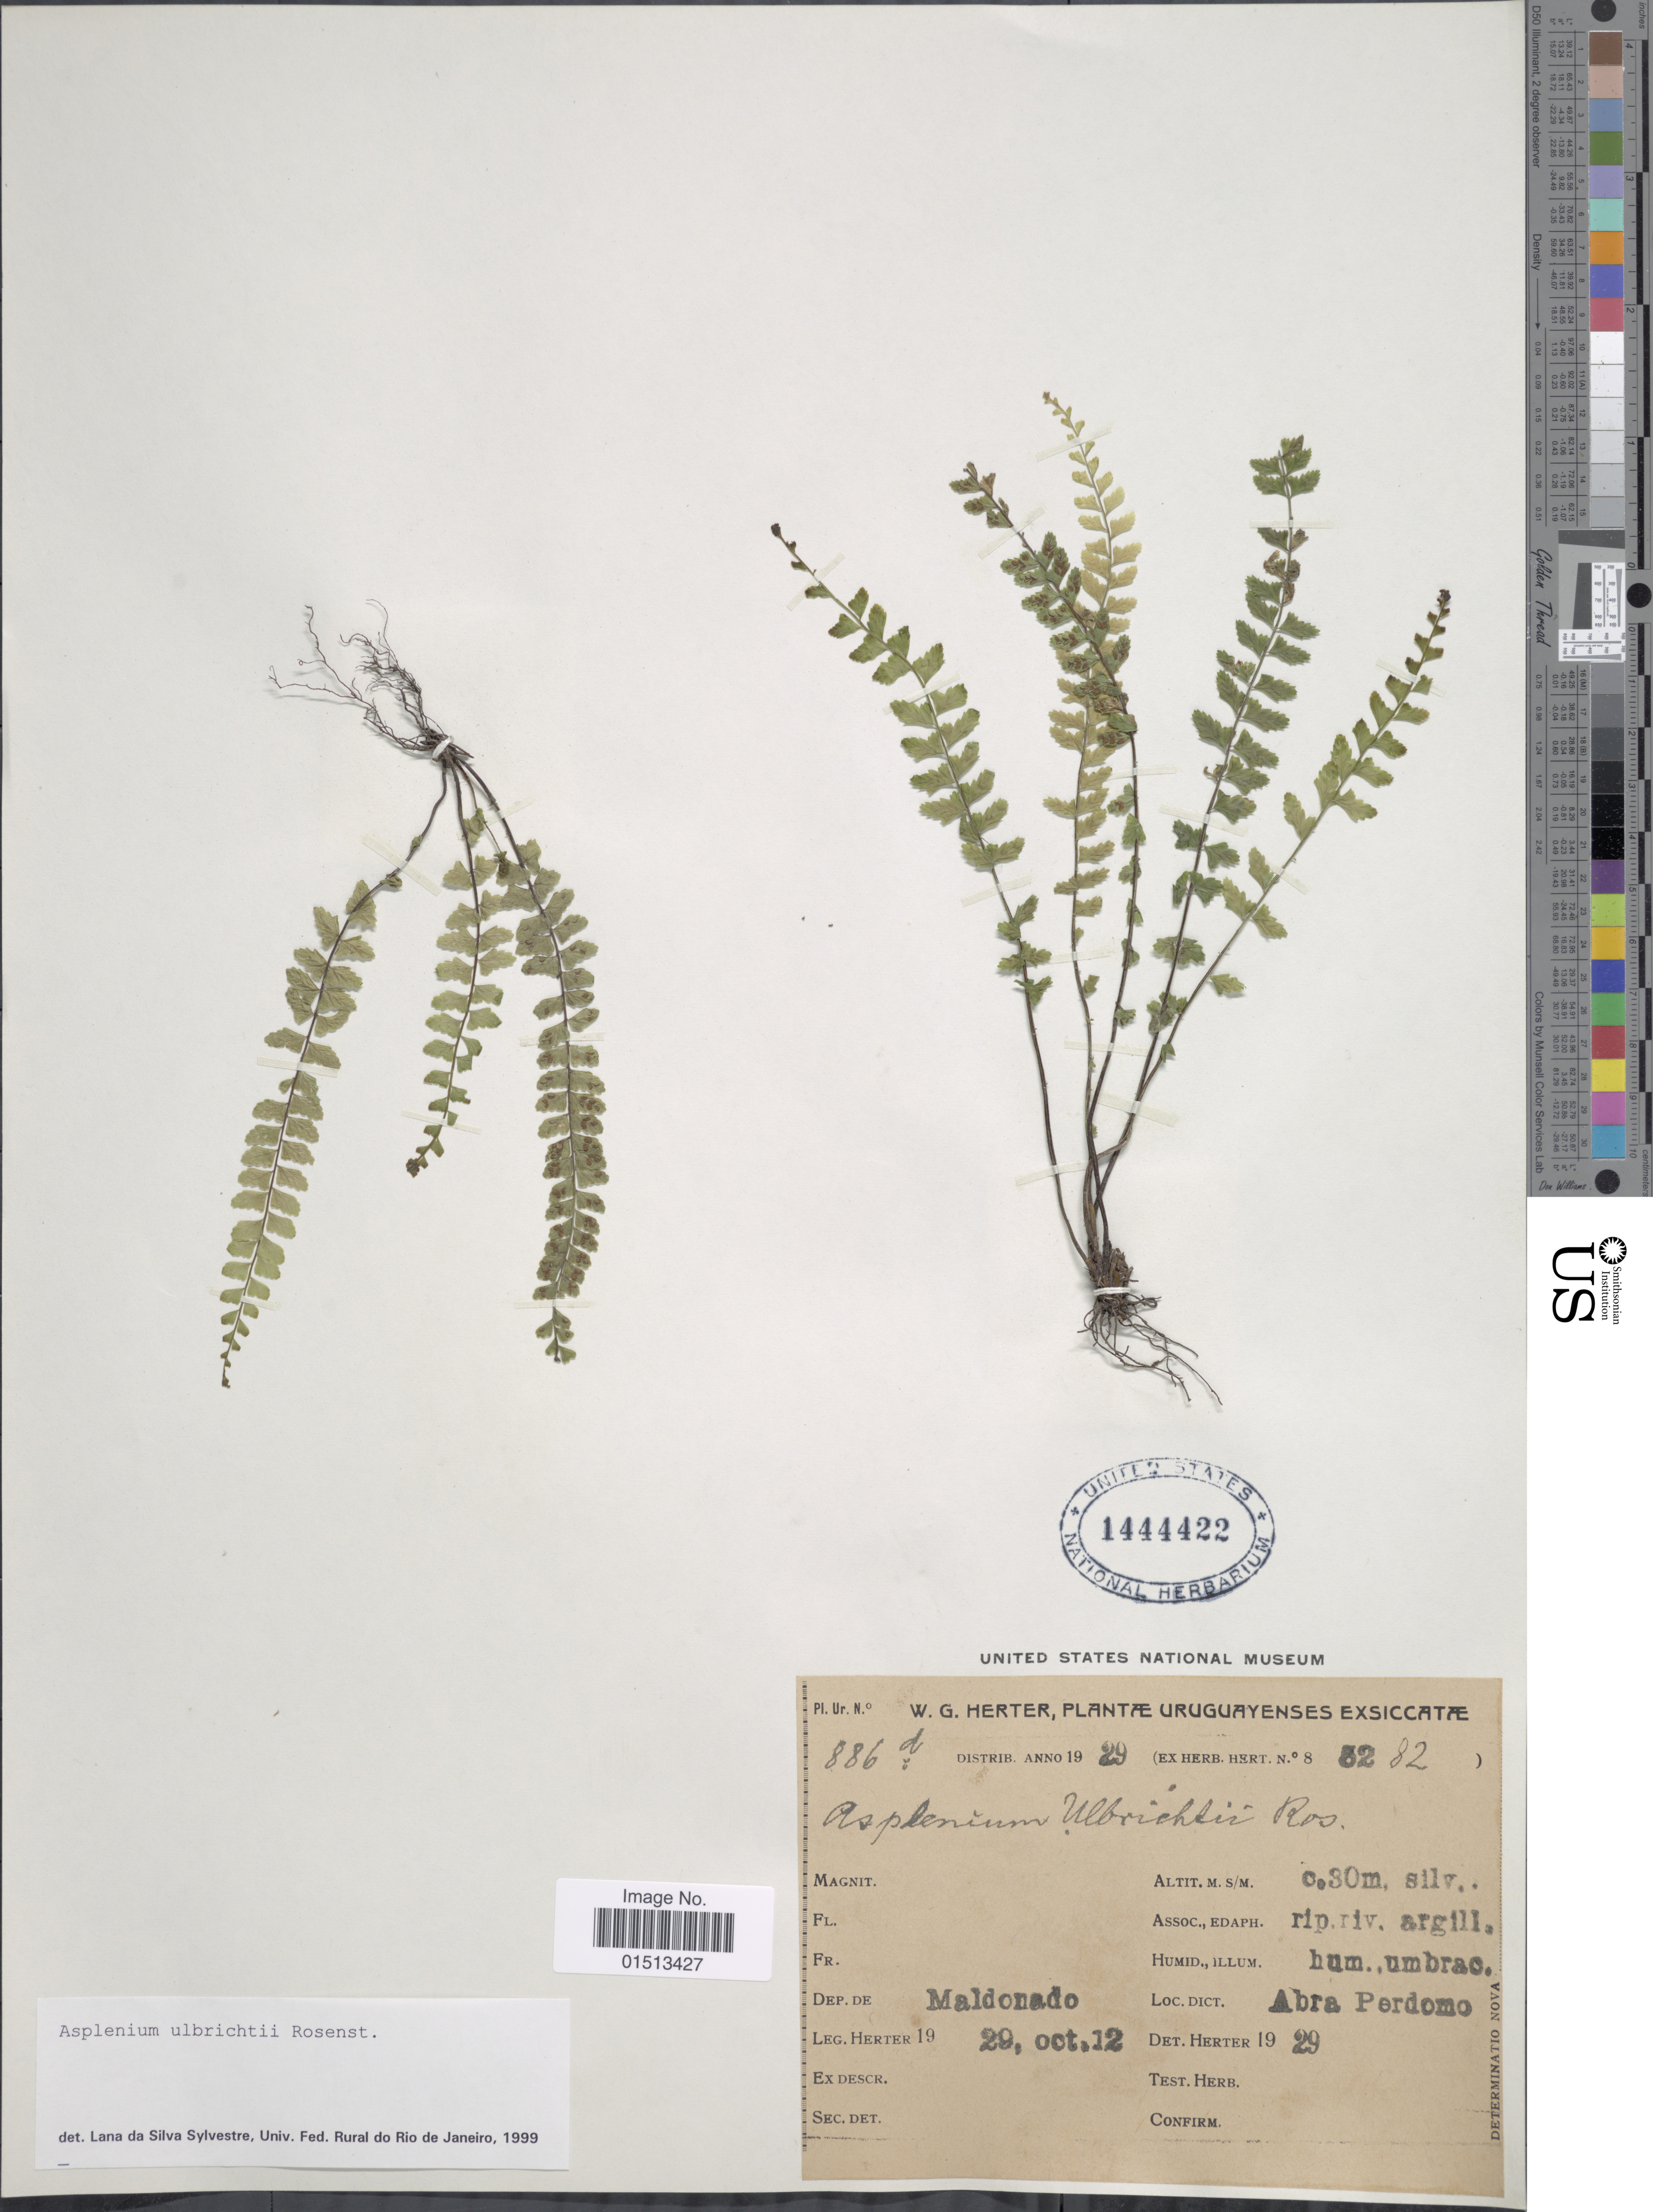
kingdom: Plantae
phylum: Tracheophyta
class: Polypodiopsida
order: Polypodiales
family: Aspleniaceae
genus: Asplenium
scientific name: Asplenium ulbrichtii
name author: Rosenst.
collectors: W. G. Herter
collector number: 886a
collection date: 1912-10-29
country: Uruguay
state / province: Maldonado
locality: Abra Perdomo.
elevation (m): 30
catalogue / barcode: US 1444422